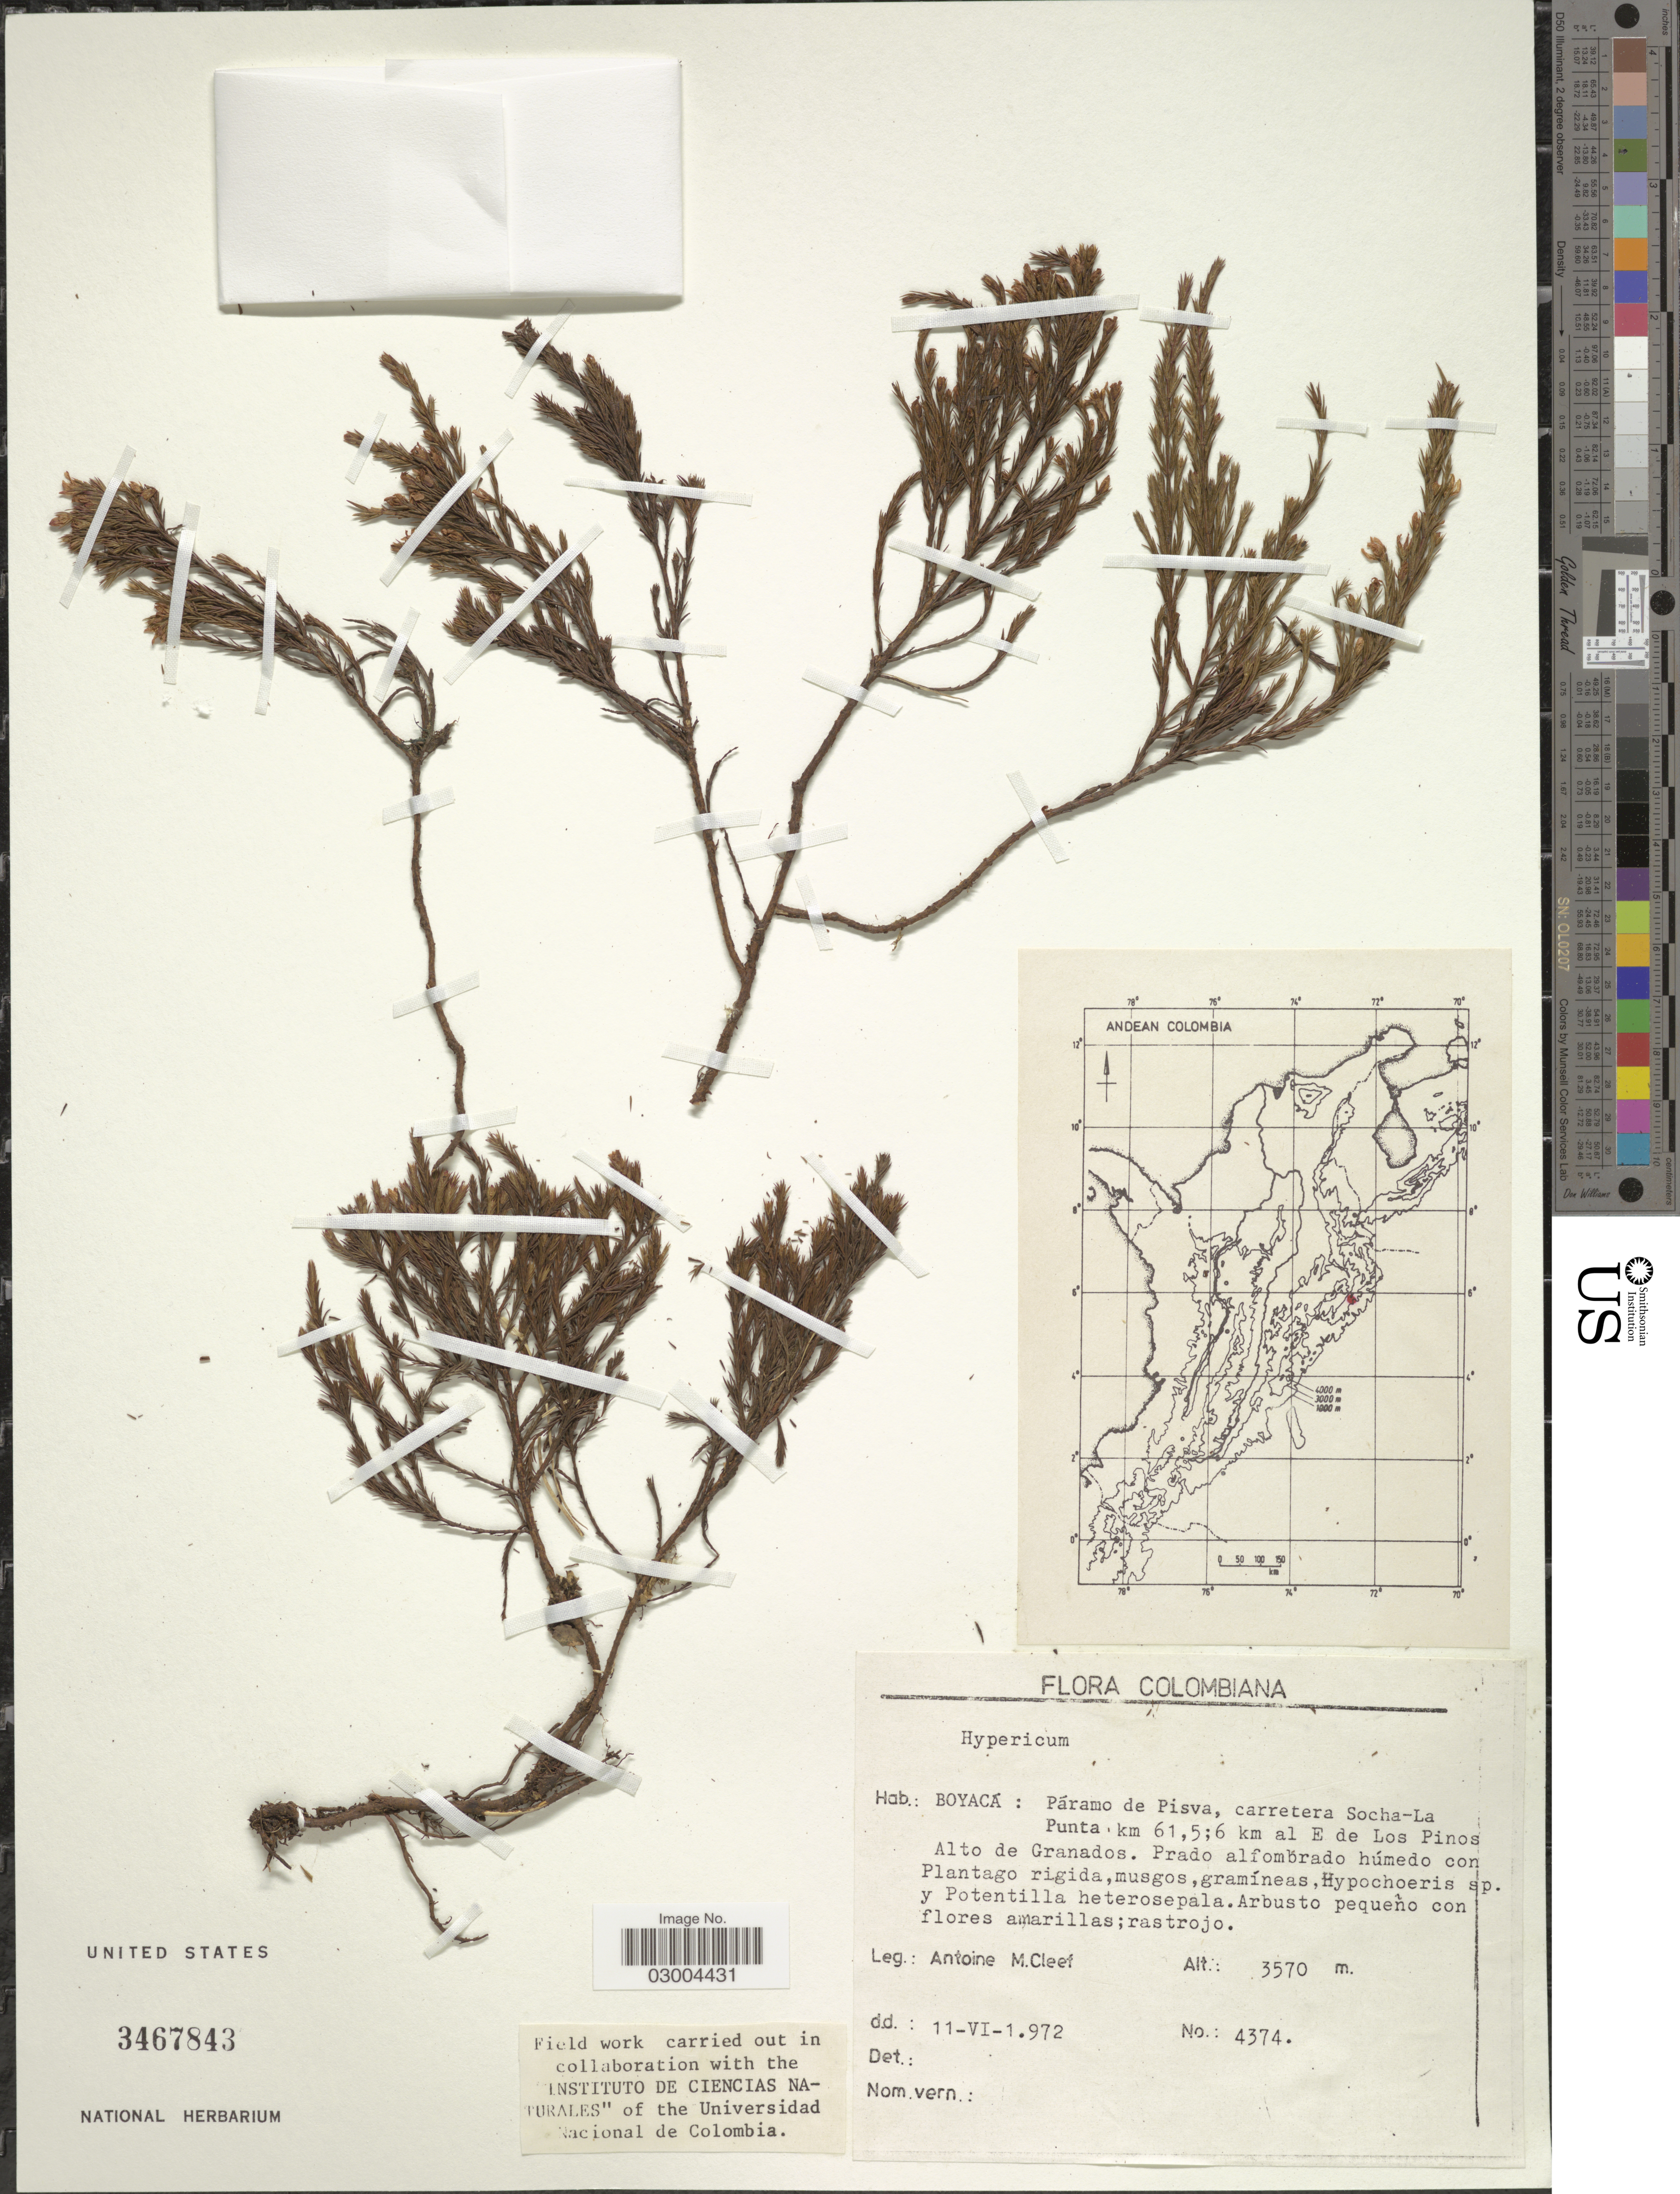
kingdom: Plantae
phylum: Tracheophyta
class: Magnoliopsida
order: Malpighiales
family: Hypericaceae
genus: Hypericum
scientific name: Hypericum sp.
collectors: A. M. Cleef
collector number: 4374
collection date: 1972-06-11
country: Colombia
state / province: Boyacá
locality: Páramo de Pisva, carretera Socha-La Punta km 61.5; 6 km al E de Los Pinos. Alto de Granados.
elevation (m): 3570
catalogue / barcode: US 3467843